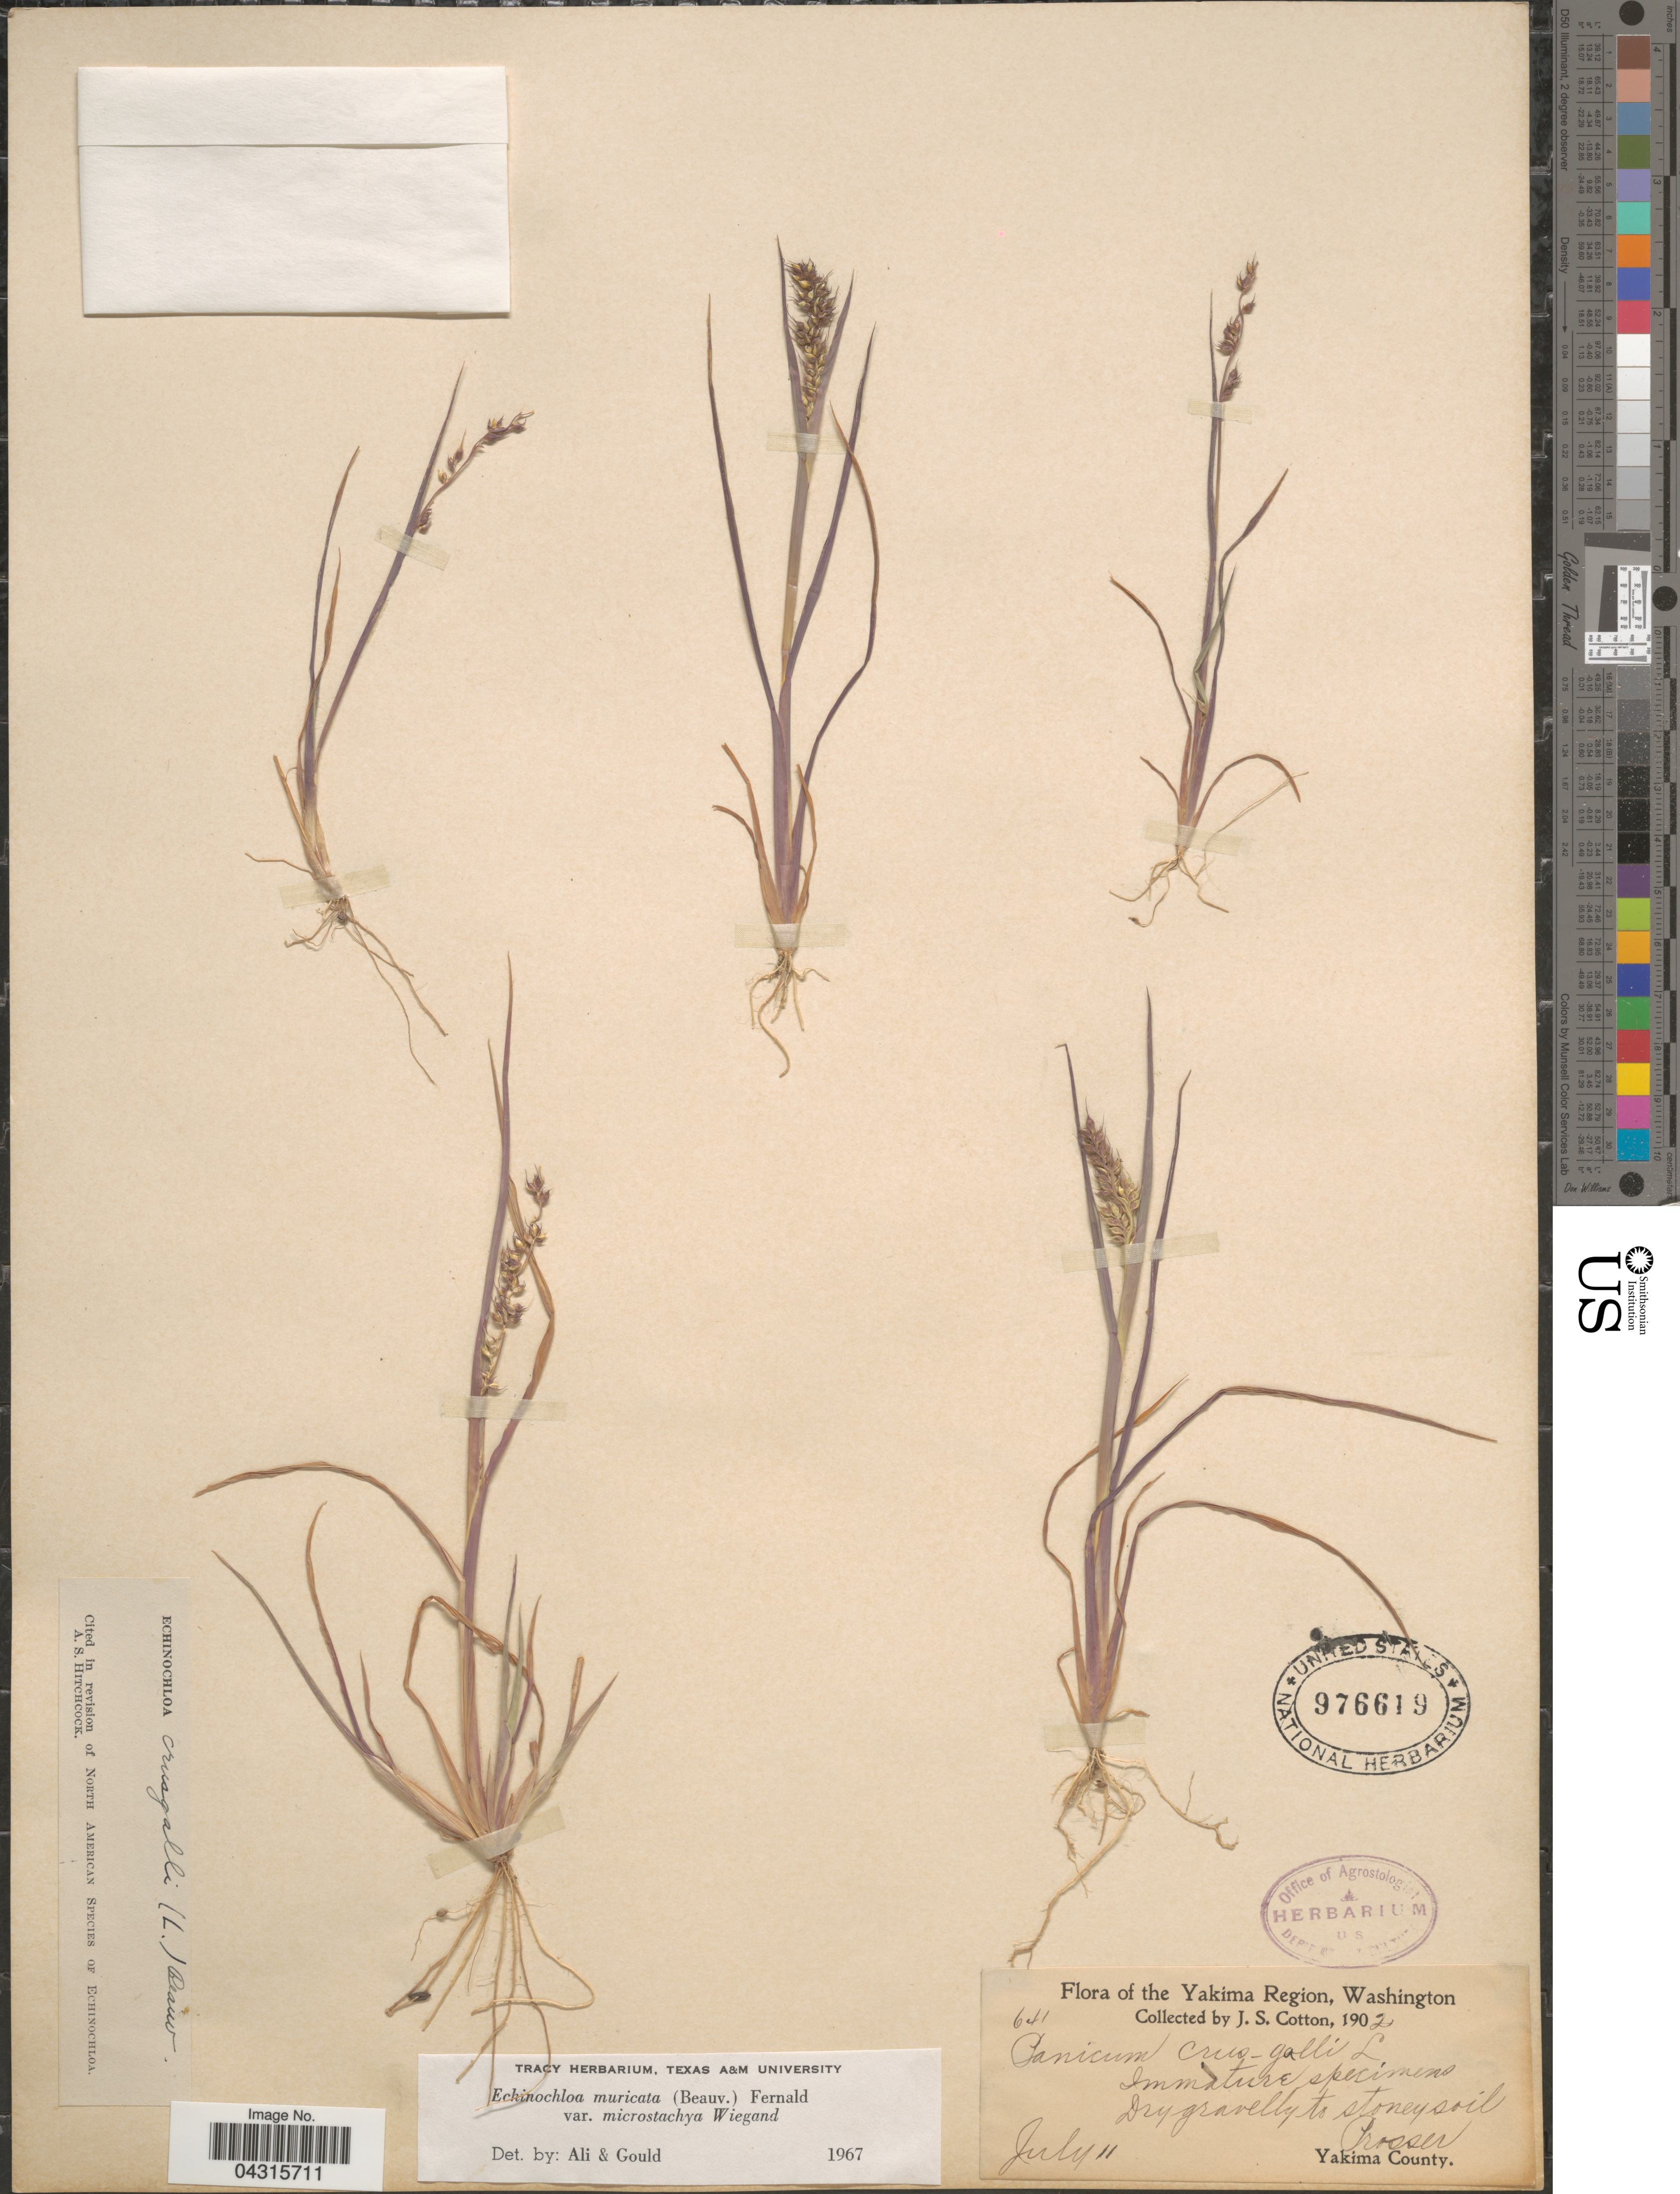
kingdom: Plantae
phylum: Tracheophyta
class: Liliopsida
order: Poales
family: Poaceae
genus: Echinochloa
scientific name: Echinochloa muricata var. microstachya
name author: Wiegand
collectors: J. S. Cotton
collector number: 641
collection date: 1902-07-11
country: United States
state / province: Washington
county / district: Yakima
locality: The Yakima Region. Prosser. Yakima County.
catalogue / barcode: US 976619